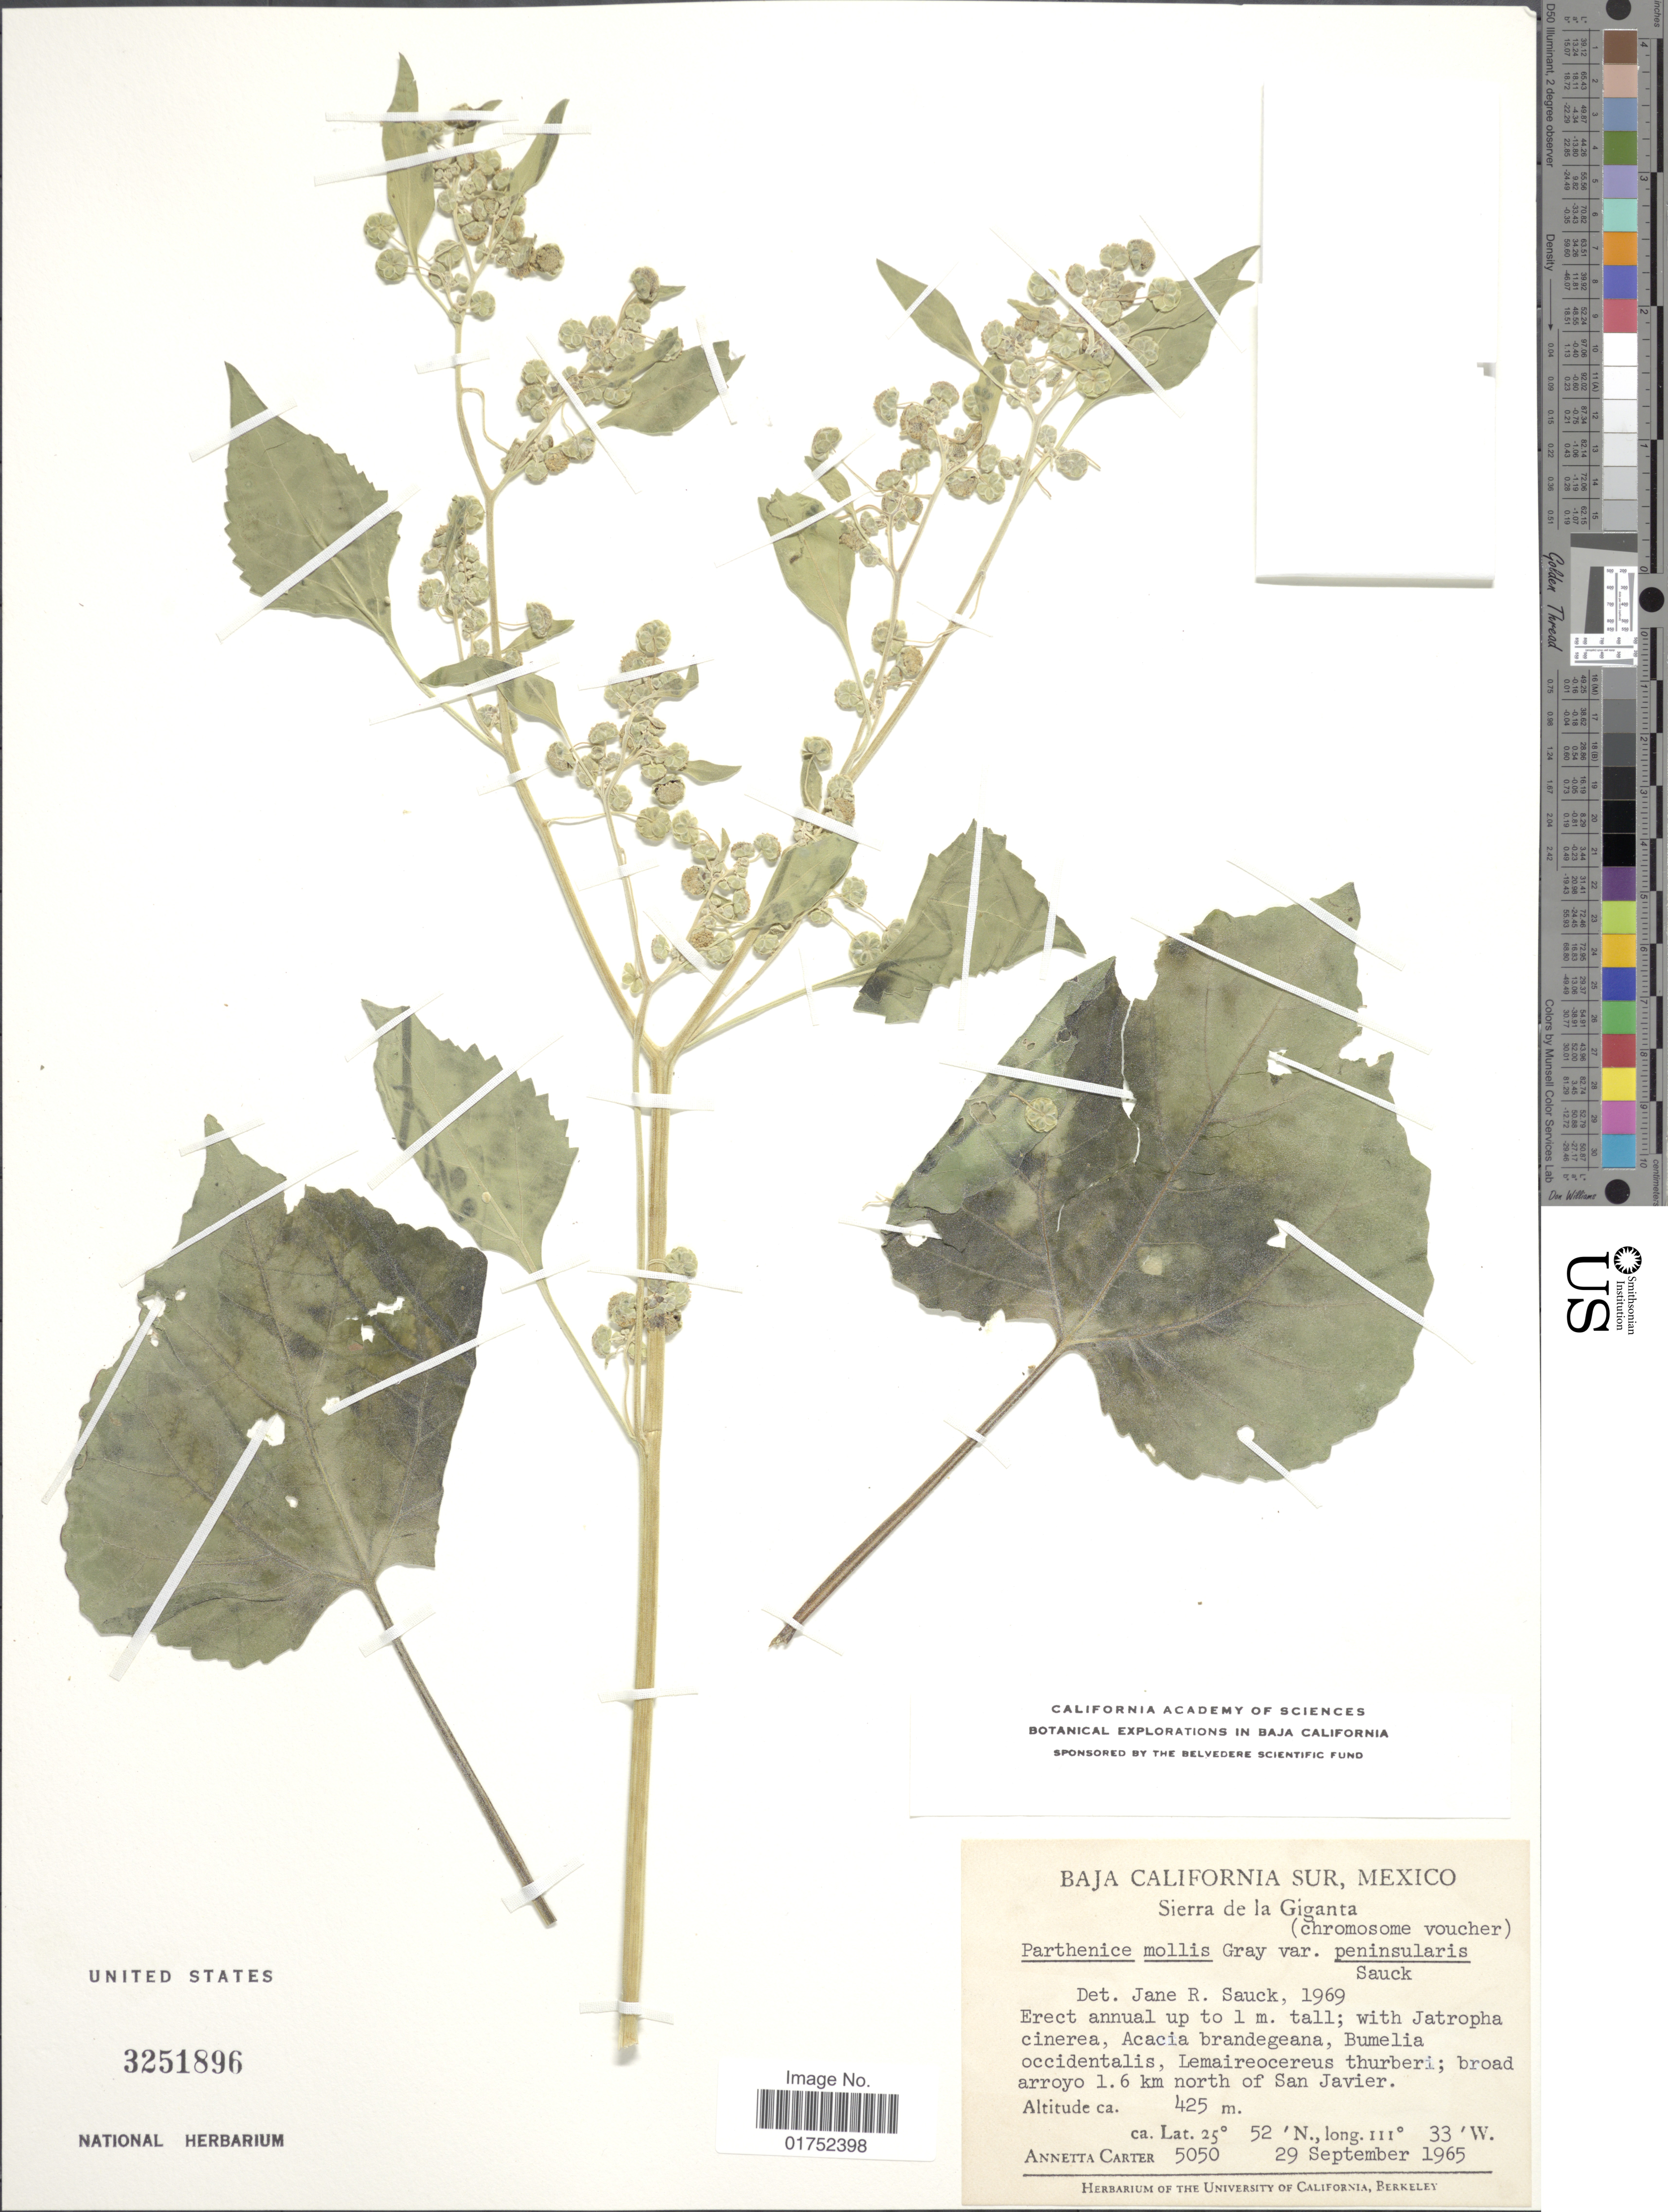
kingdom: Plantae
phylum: Tracheophyta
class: Magnoliopsida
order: Asterales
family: Asteraceae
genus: Parthenice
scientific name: Parthenice mollis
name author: A. Gray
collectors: A. M. Carter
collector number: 5050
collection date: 1965-09-29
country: Mexico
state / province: Baja California Sur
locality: Sierra de la Giganta, broad arroyo 1.6 km north of San Javier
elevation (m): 425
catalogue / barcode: US 3251896